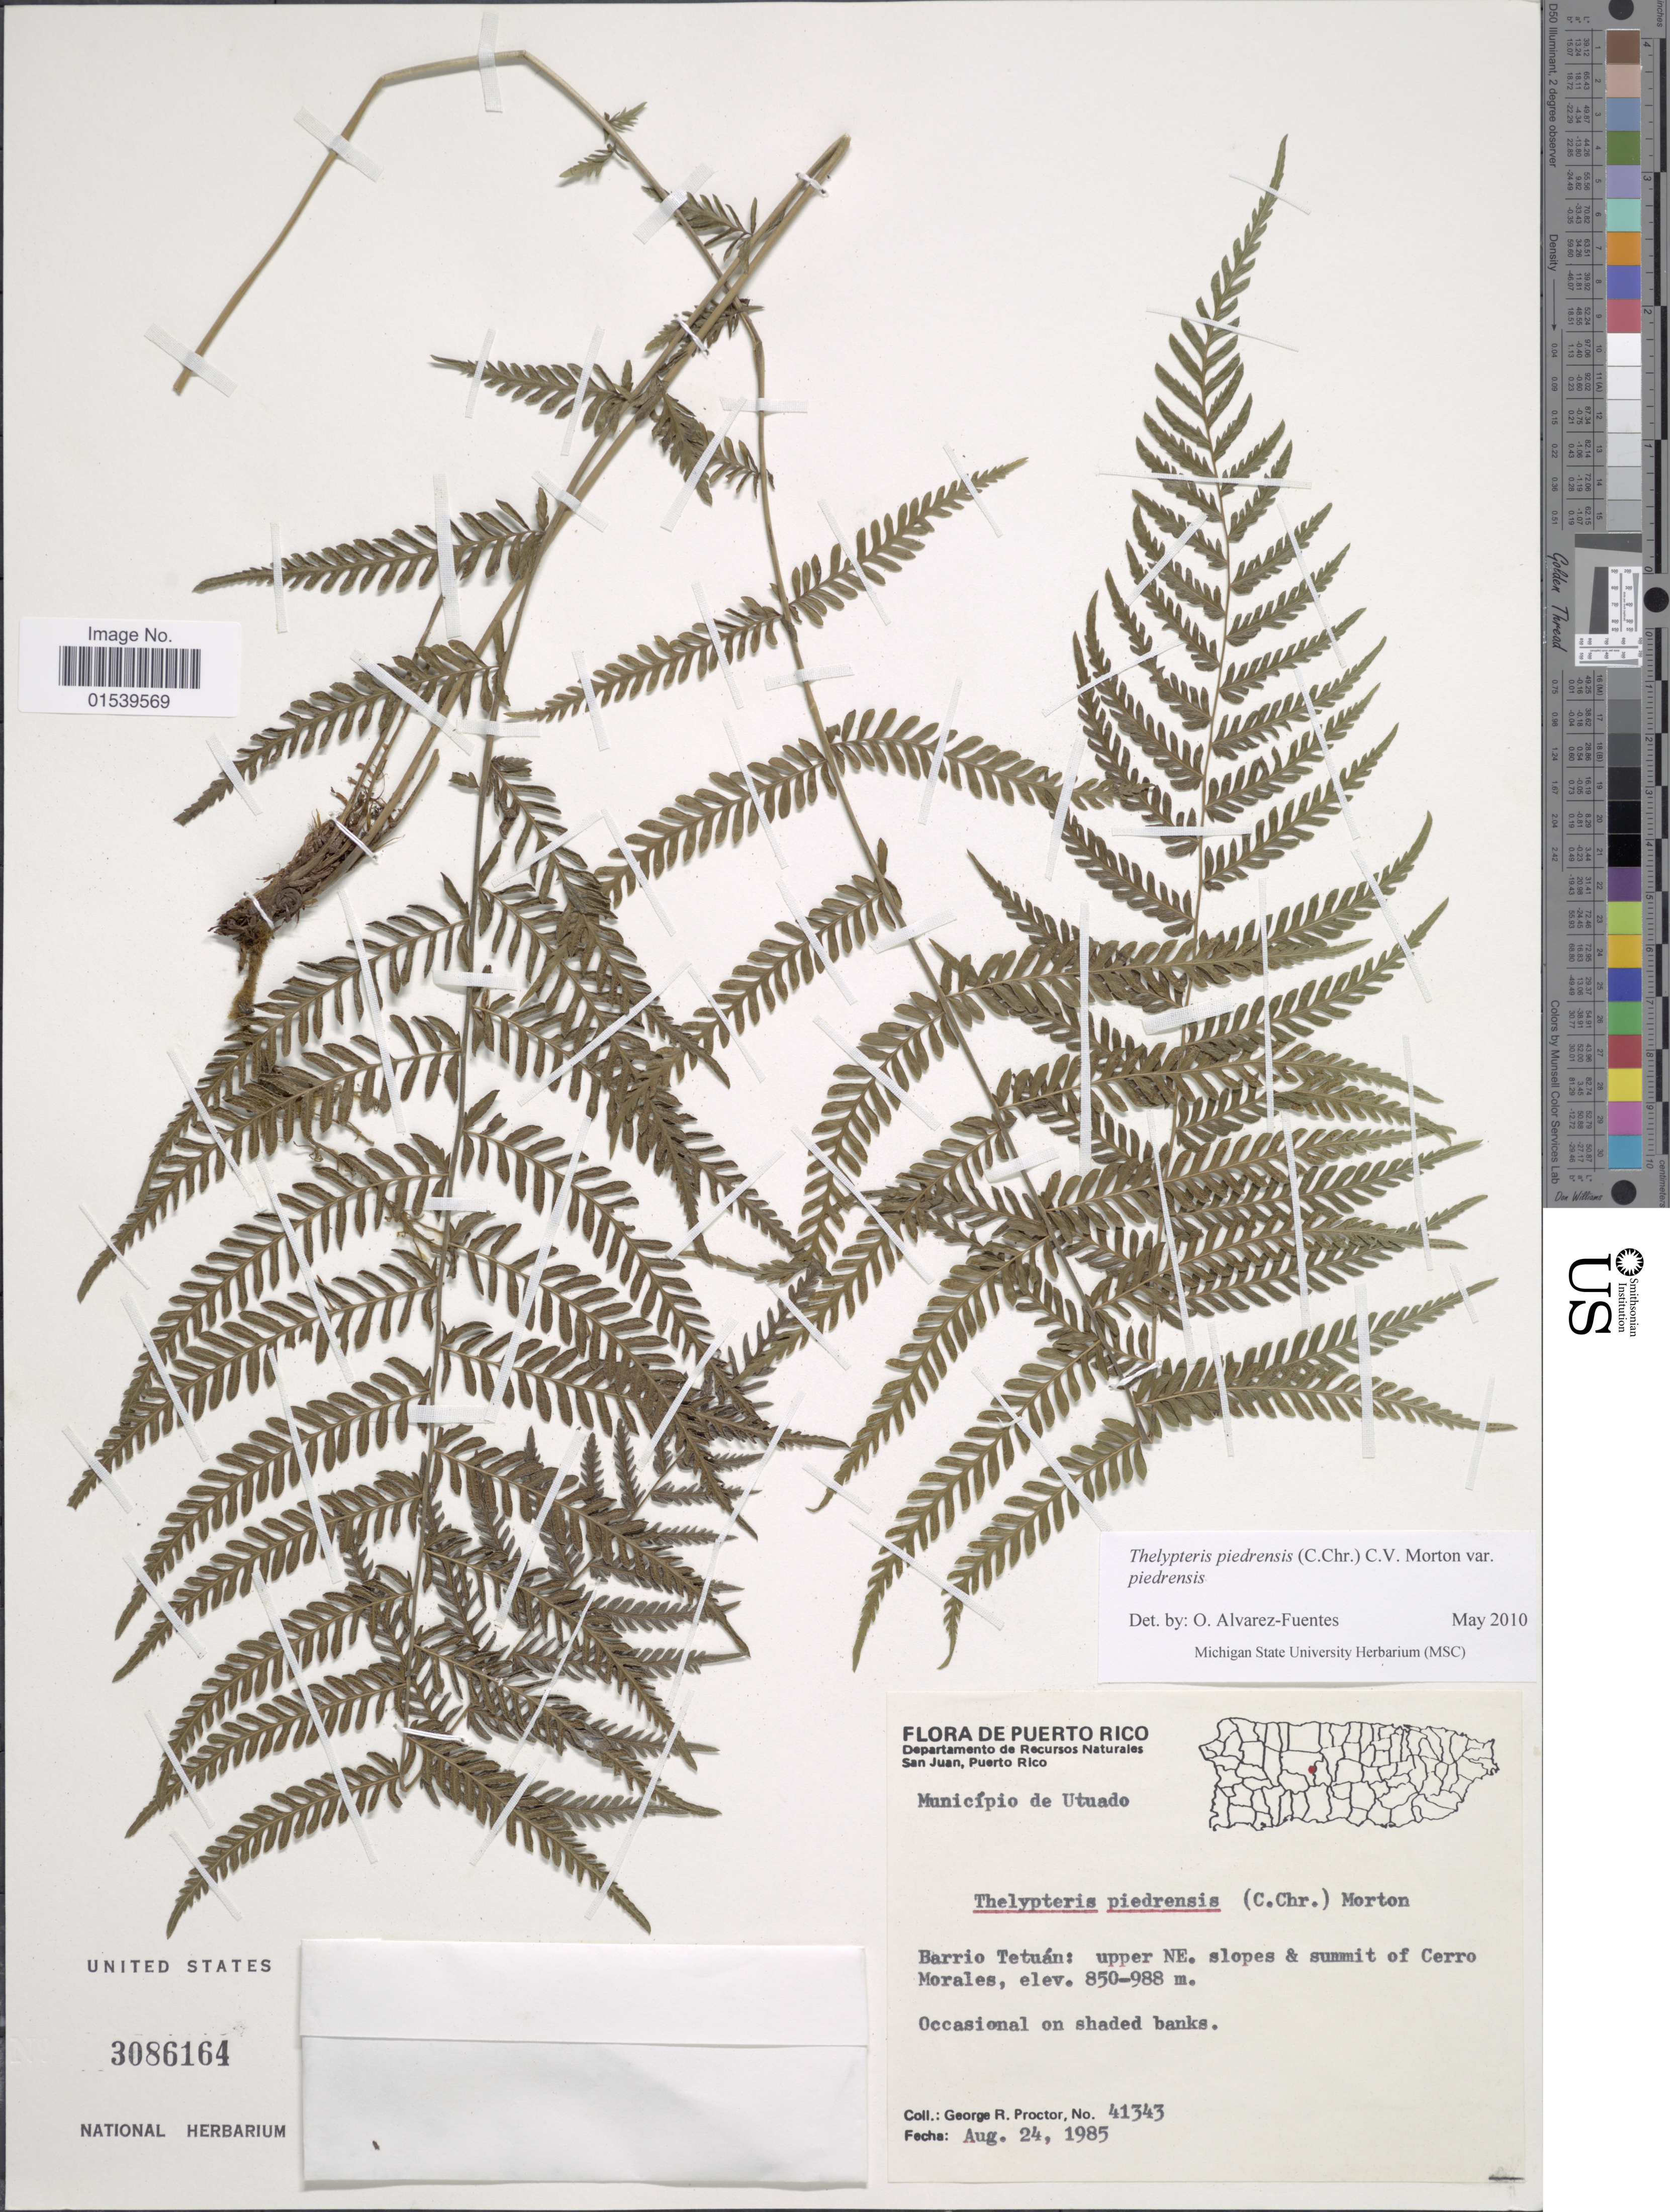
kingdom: Plantae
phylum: Tracheophyta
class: Polypodiopsida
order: Polypodiales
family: Thelypteridaceae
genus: Amauropelta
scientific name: Amauropelta piedrensis (C. Chr.) comb. nov., ined 2015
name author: (C. Chr.)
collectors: G. R. Proctor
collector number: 41343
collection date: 1985-08-24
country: Puerto Rico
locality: Departamento de Recursos Naturales, San Juan, Municipio de Utuado, Barrio Tetuan: upper NE. slopes & summit of Cerro Morales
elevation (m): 850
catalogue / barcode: US 3086164